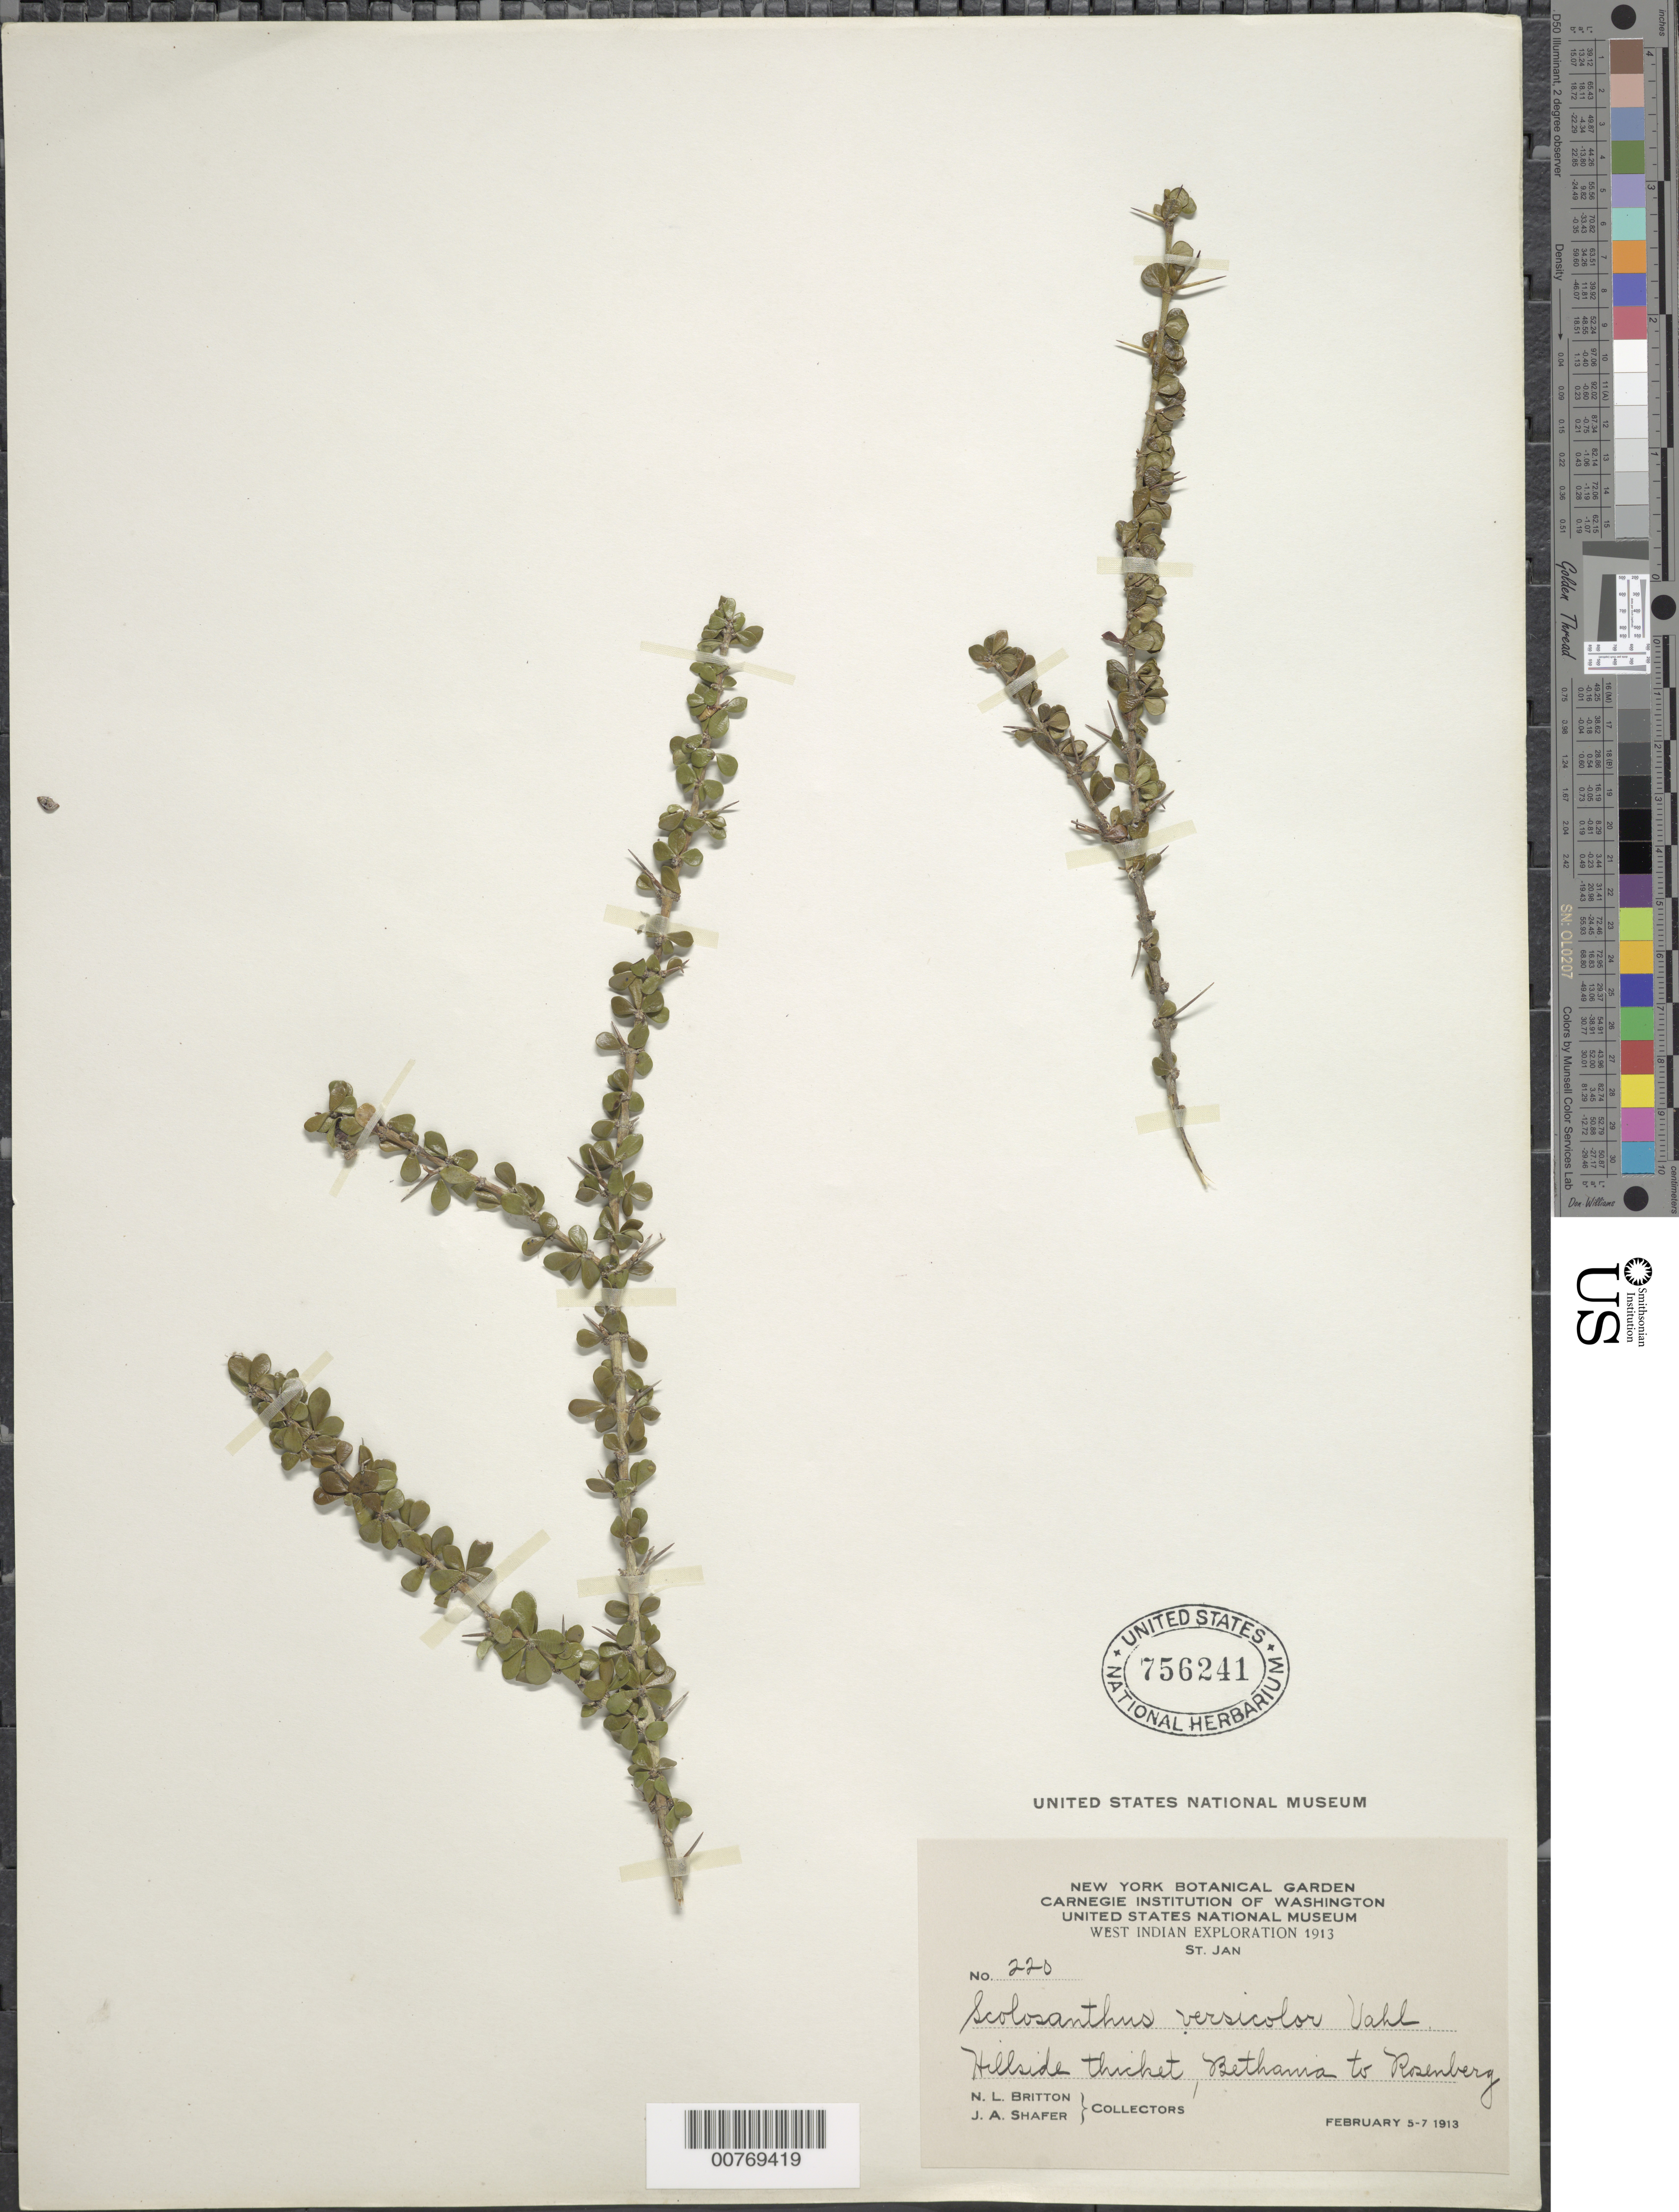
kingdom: Plantae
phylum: Tracheophyta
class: Magnoliopsida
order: Gentianales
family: Rubiaceae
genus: Scolosanthus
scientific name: Scolosanthus versicolor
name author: Vahl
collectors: N. Britton & J. A. Shafer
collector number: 220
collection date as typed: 05 Feb 1913 to 07 Feb 1913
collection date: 1913-02-05/1913-02-07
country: U.S. Virgin Islands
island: St. John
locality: Bethania to Resenberg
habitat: Hillside thicket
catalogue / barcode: US 756241